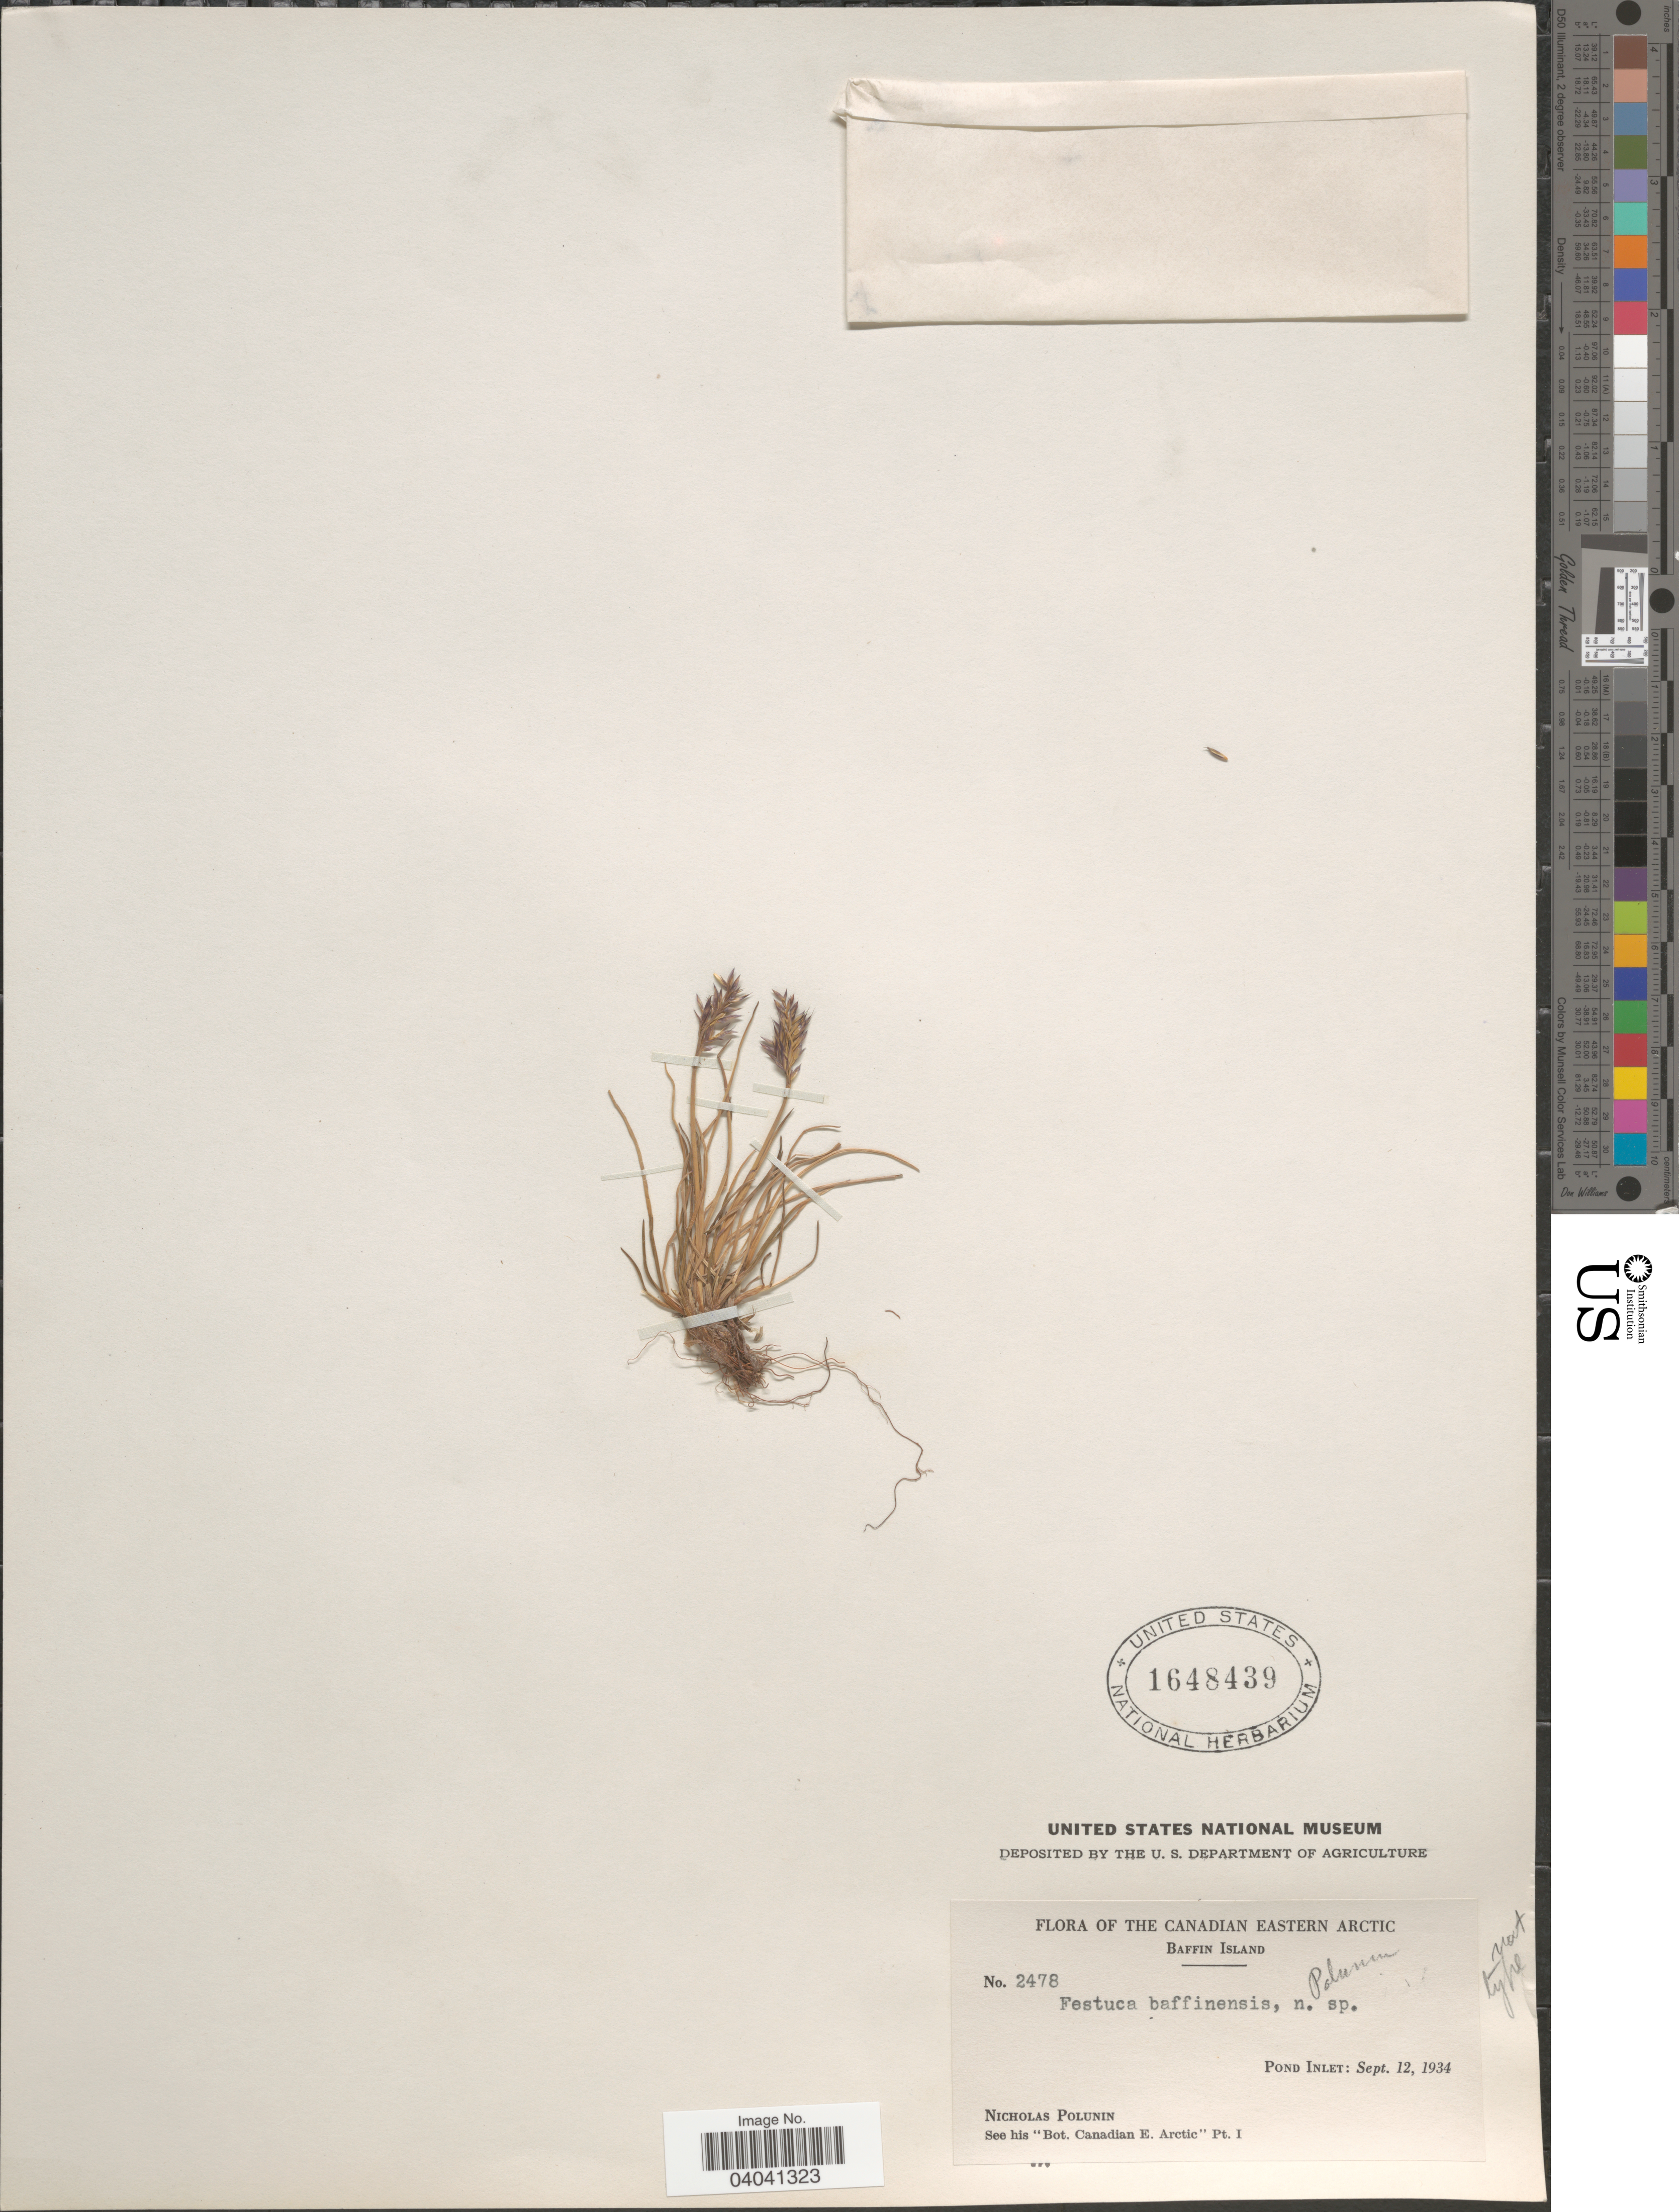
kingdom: Plantae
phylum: Tracheophyta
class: Liliopsida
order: Poales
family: Poaceae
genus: Festuca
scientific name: Festuca baffinensis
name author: Polunin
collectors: N. V. Polunin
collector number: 2478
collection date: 1937-09-12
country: Canada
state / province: Nunavut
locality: The Canadian Eastern Arctic. Baffin Island. Pond Inlet.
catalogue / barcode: US 1648439